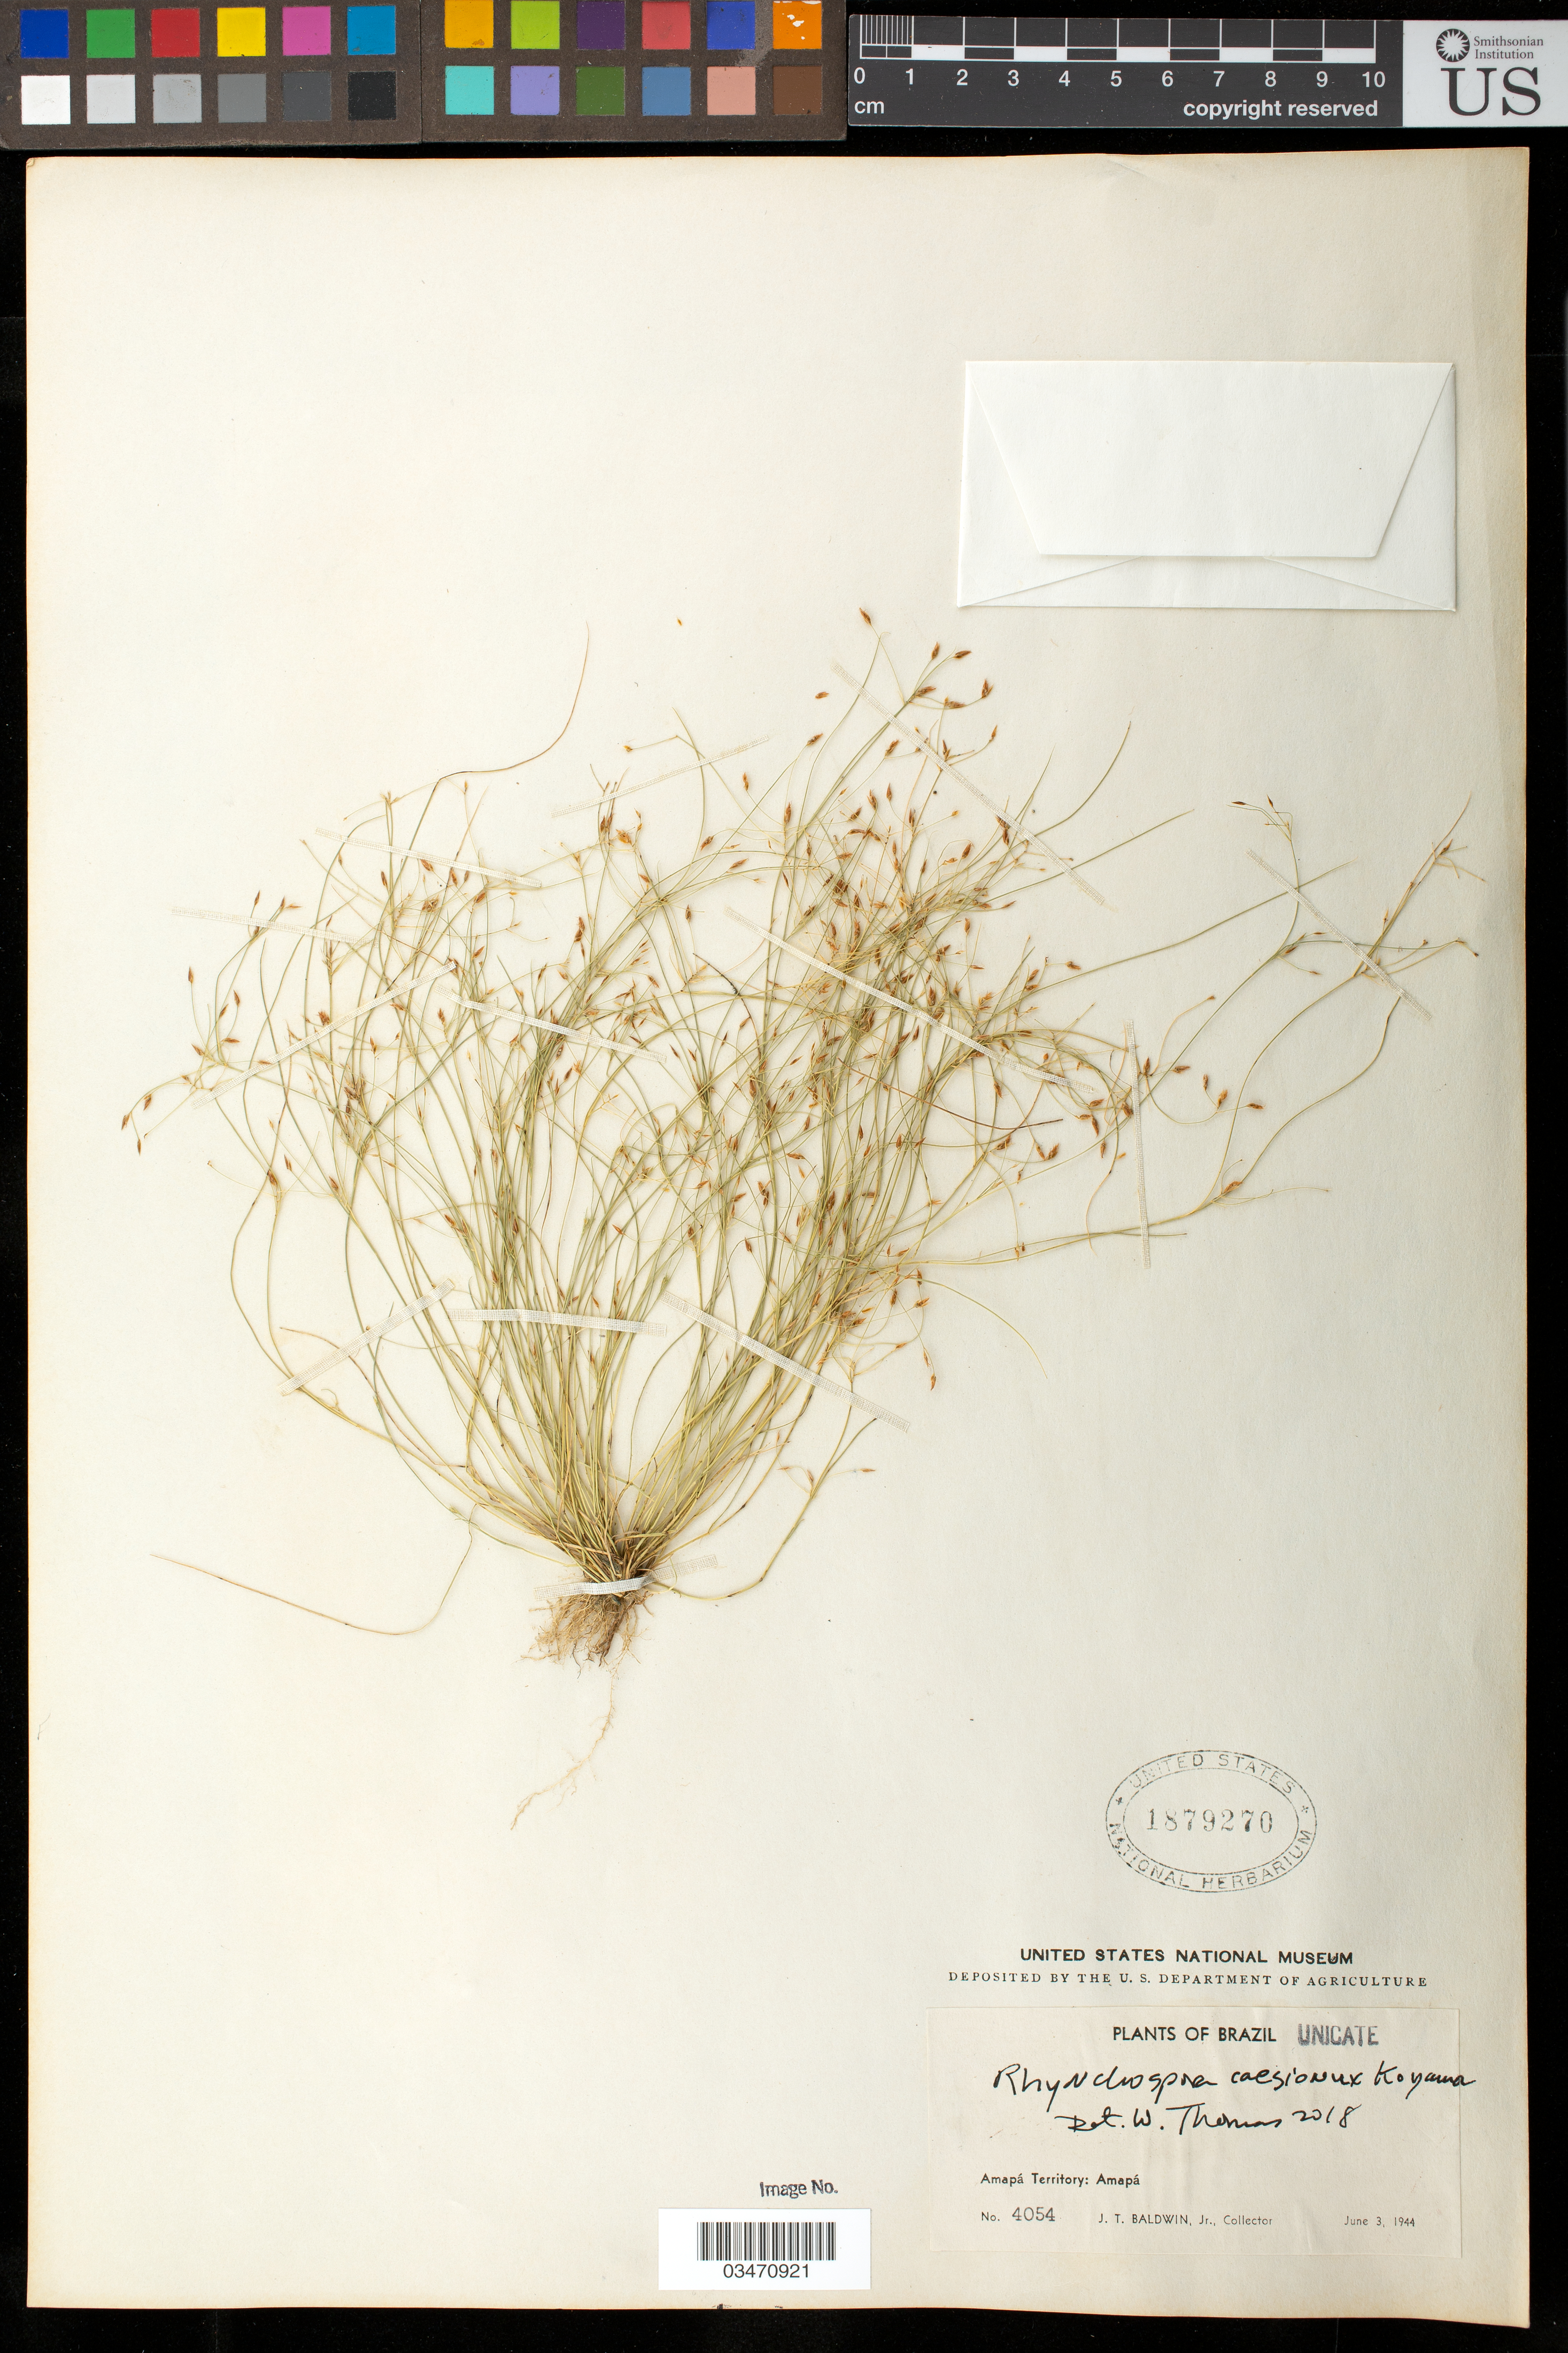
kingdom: Plantae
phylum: Tracheophyta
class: Liliopsida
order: Poales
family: Cyperaceae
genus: Rhynchospora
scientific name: Rhynchospora caesionux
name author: T. Koyama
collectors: J. T. Baldwin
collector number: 4054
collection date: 1944-06-03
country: Brazil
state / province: Amapá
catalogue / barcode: US 1879270